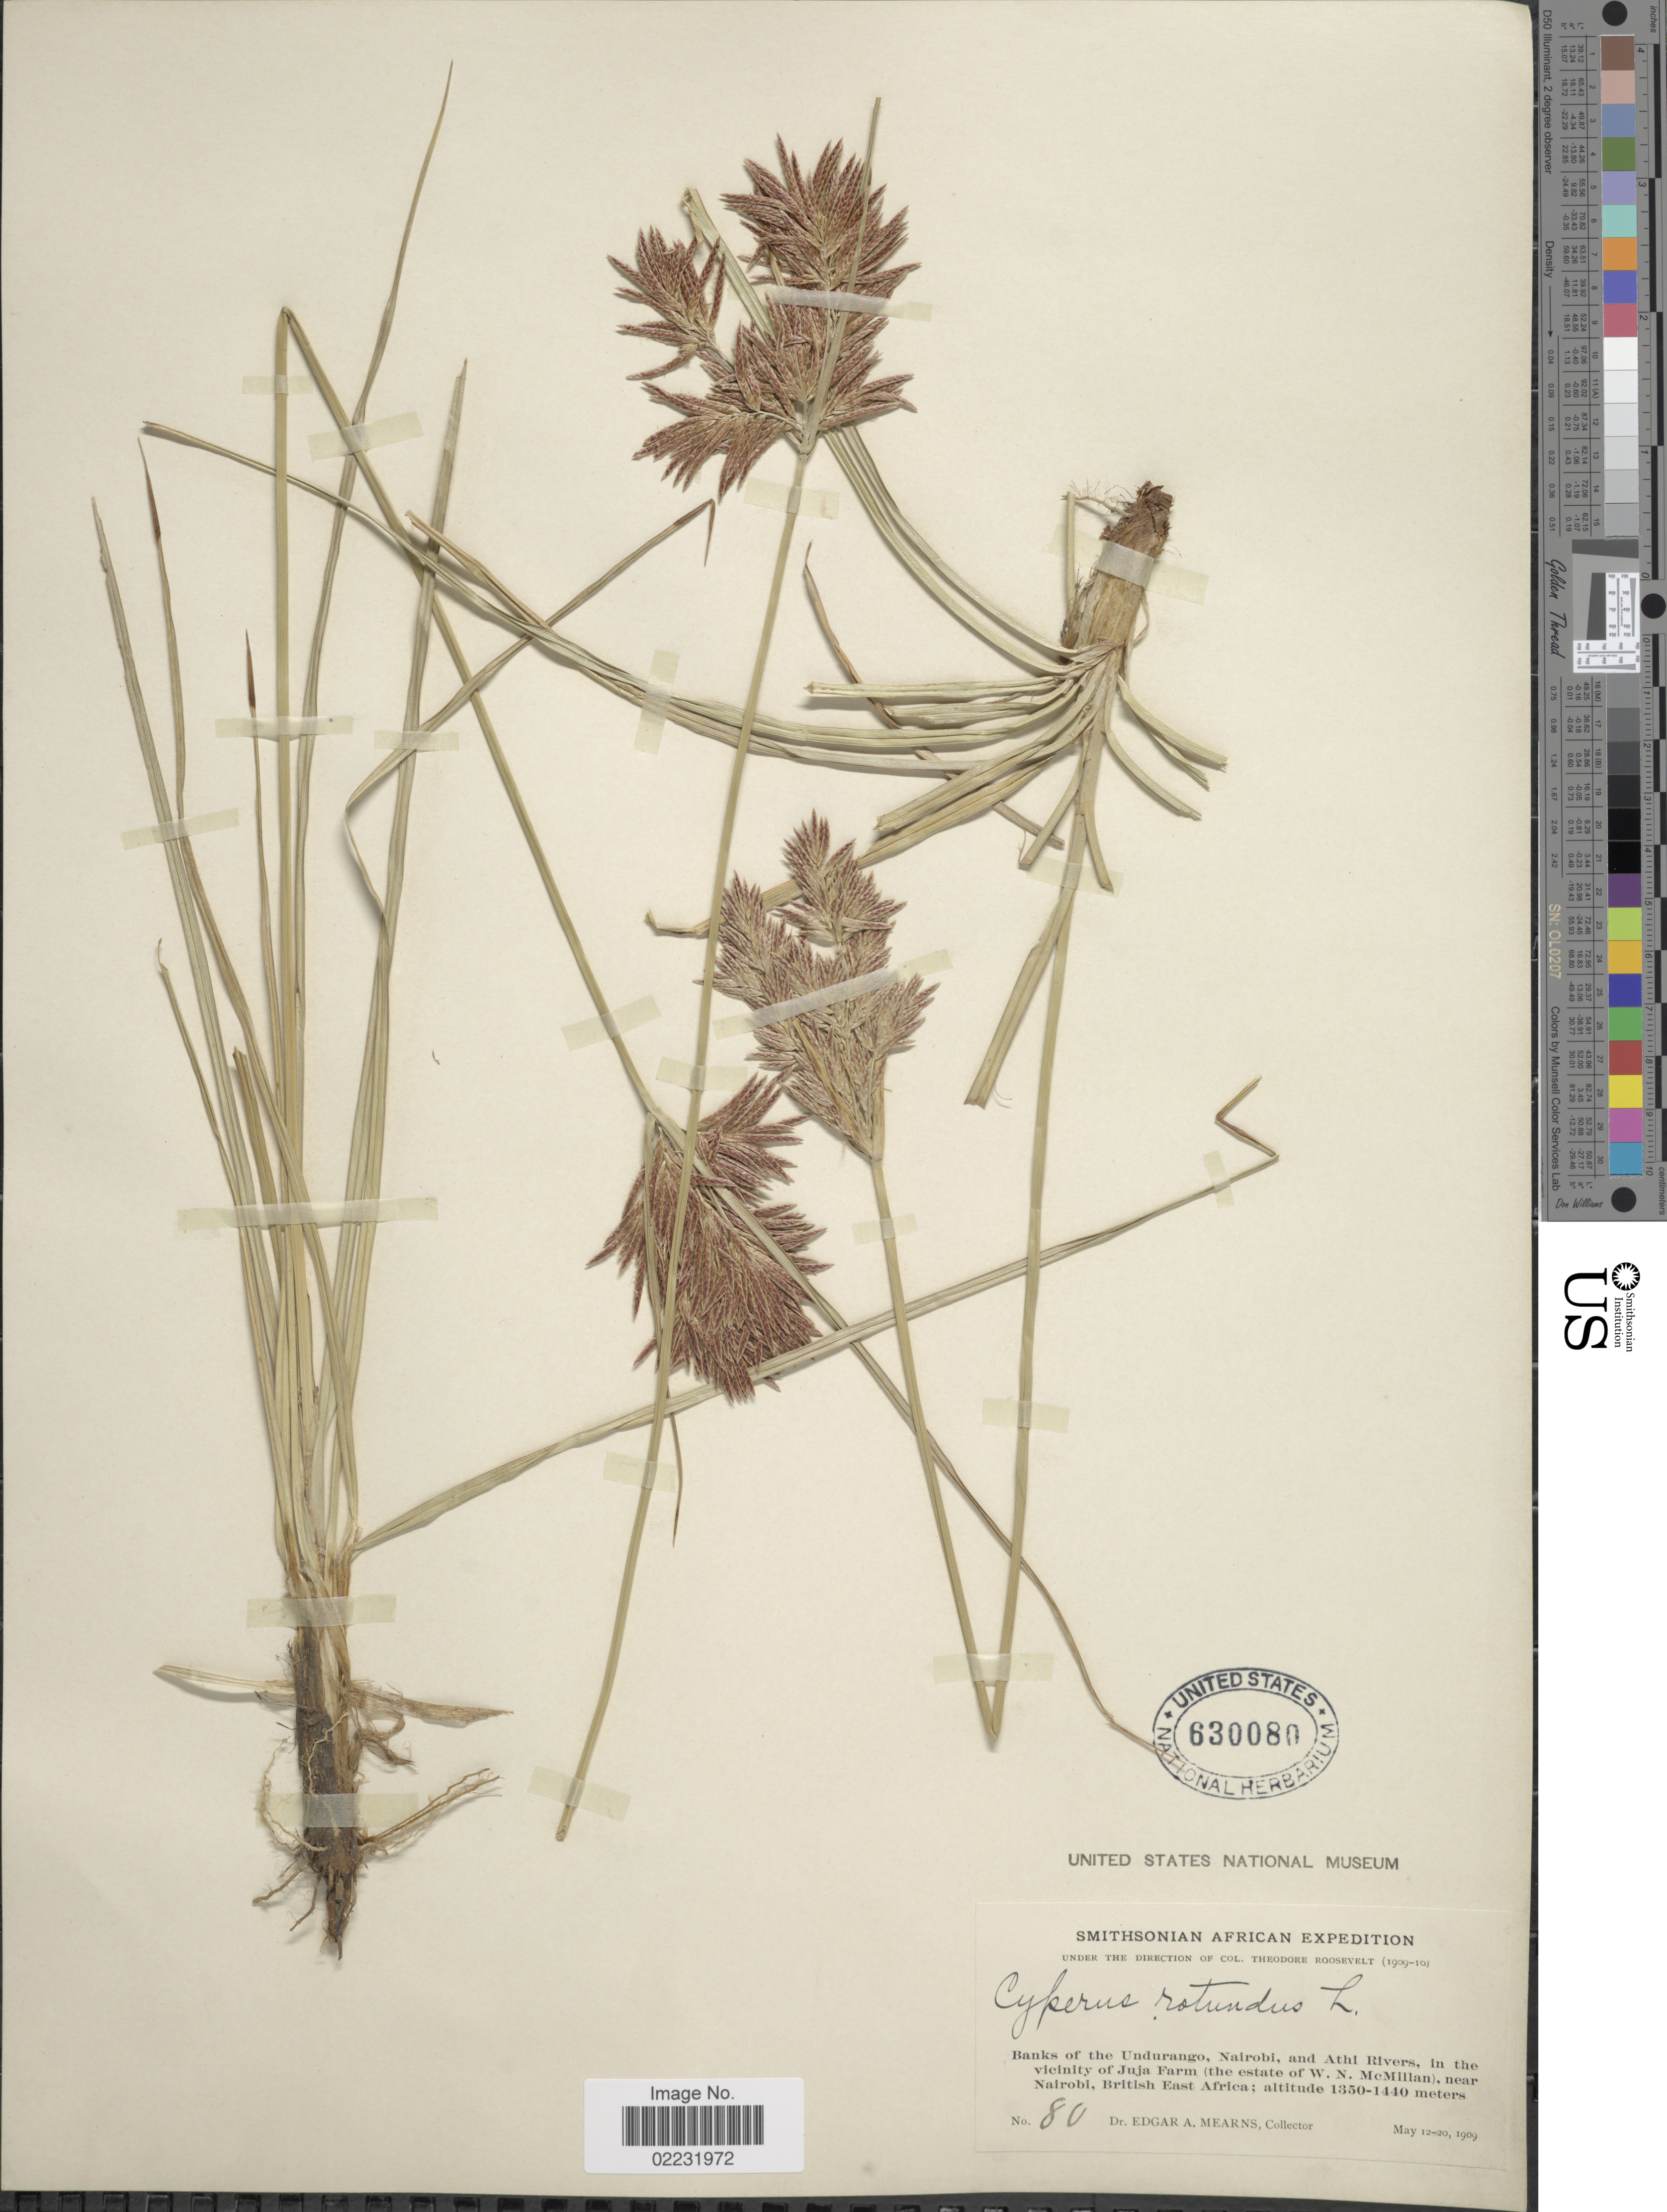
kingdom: Plantae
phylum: Tracheophyta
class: Liliopsida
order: Poales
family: Cyperaceae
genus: Cyperus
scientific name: Cyperus rotundus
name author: L.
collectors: E. A. Mearns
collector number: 80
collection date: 1909-05-12/1909-05-20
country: Kenya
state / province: Nairobi Area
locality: Banks of the Undurango, Nairobi, and Athi Rvers, in the vicinity of Juja Farm (the estate of W.N. McMillan), near Nairobi, British East Africa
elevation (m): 1350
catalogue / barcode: US 630080